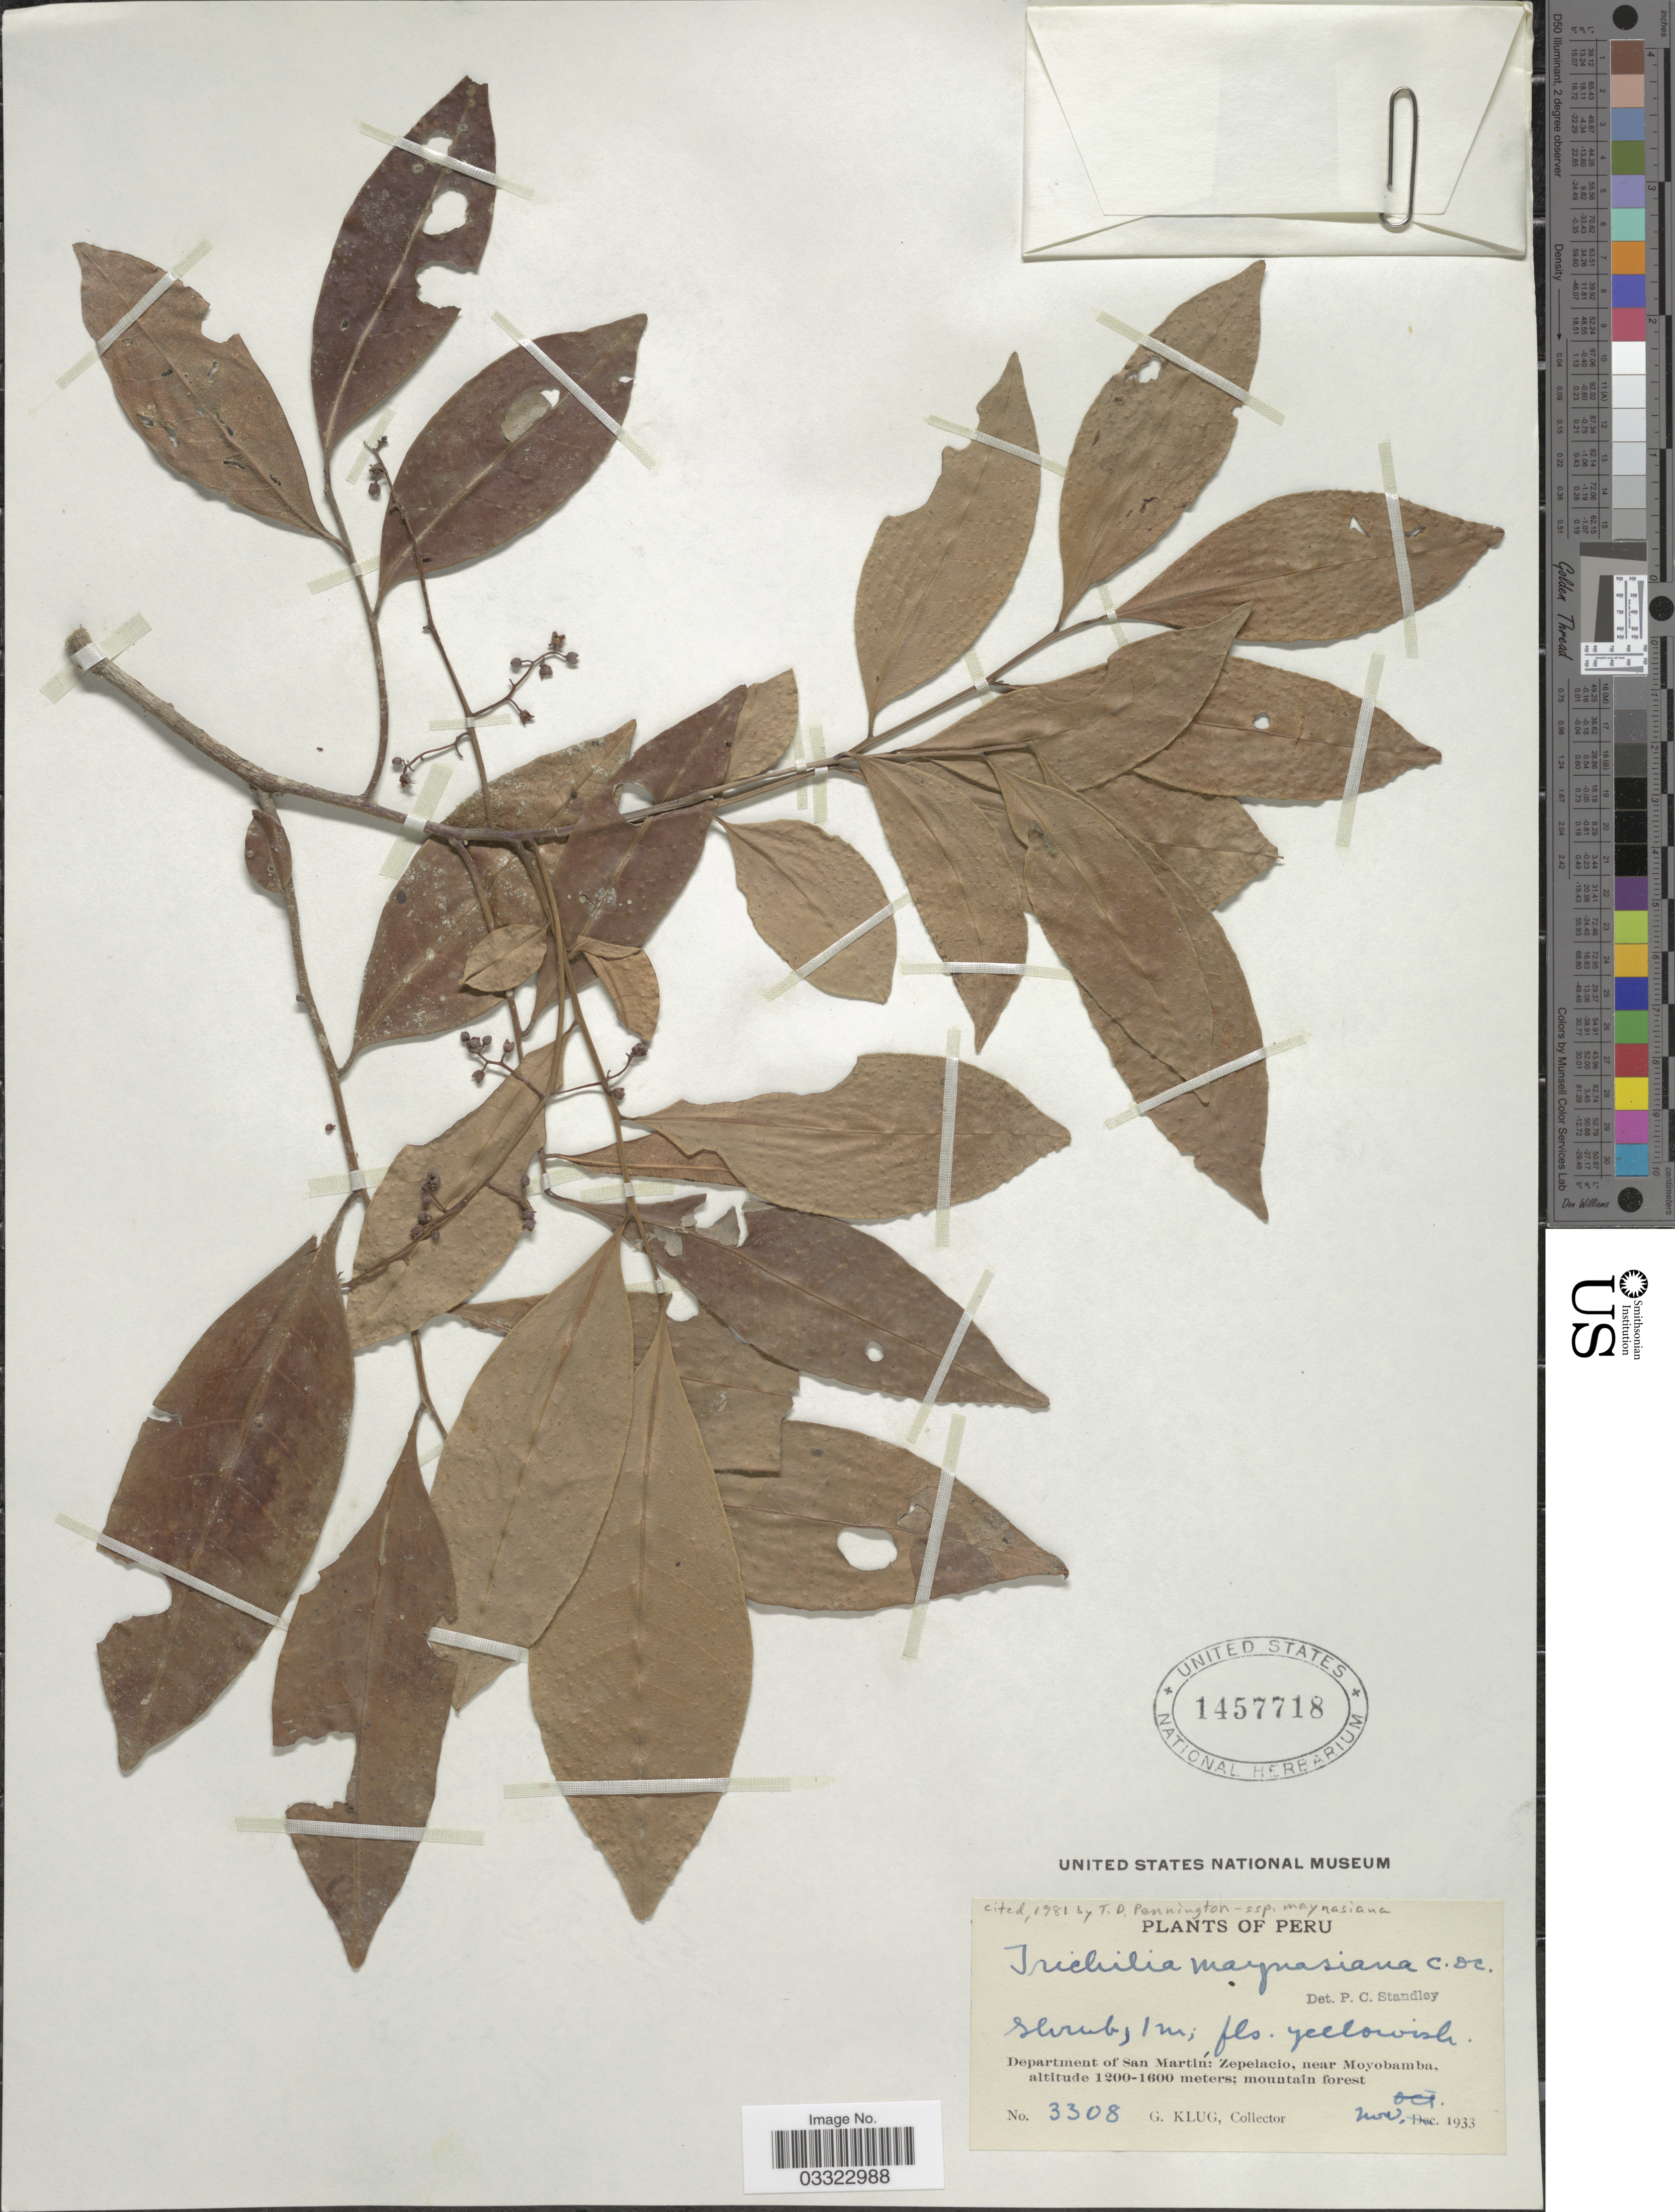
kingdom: Plantae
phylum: Tracheophyta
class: Magnoliopsida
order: Sapindales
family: Meliaceae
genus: Trichilia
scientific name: Trichilia maynasiana subsp. maynasiana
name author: C. DC.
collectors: G. Klug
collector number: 3308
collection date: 1933-11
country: Peru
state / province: San Martín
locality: Department of San Martín: Zepelacio, near Moyobamba.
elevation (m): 1200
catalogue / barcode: US 1457718